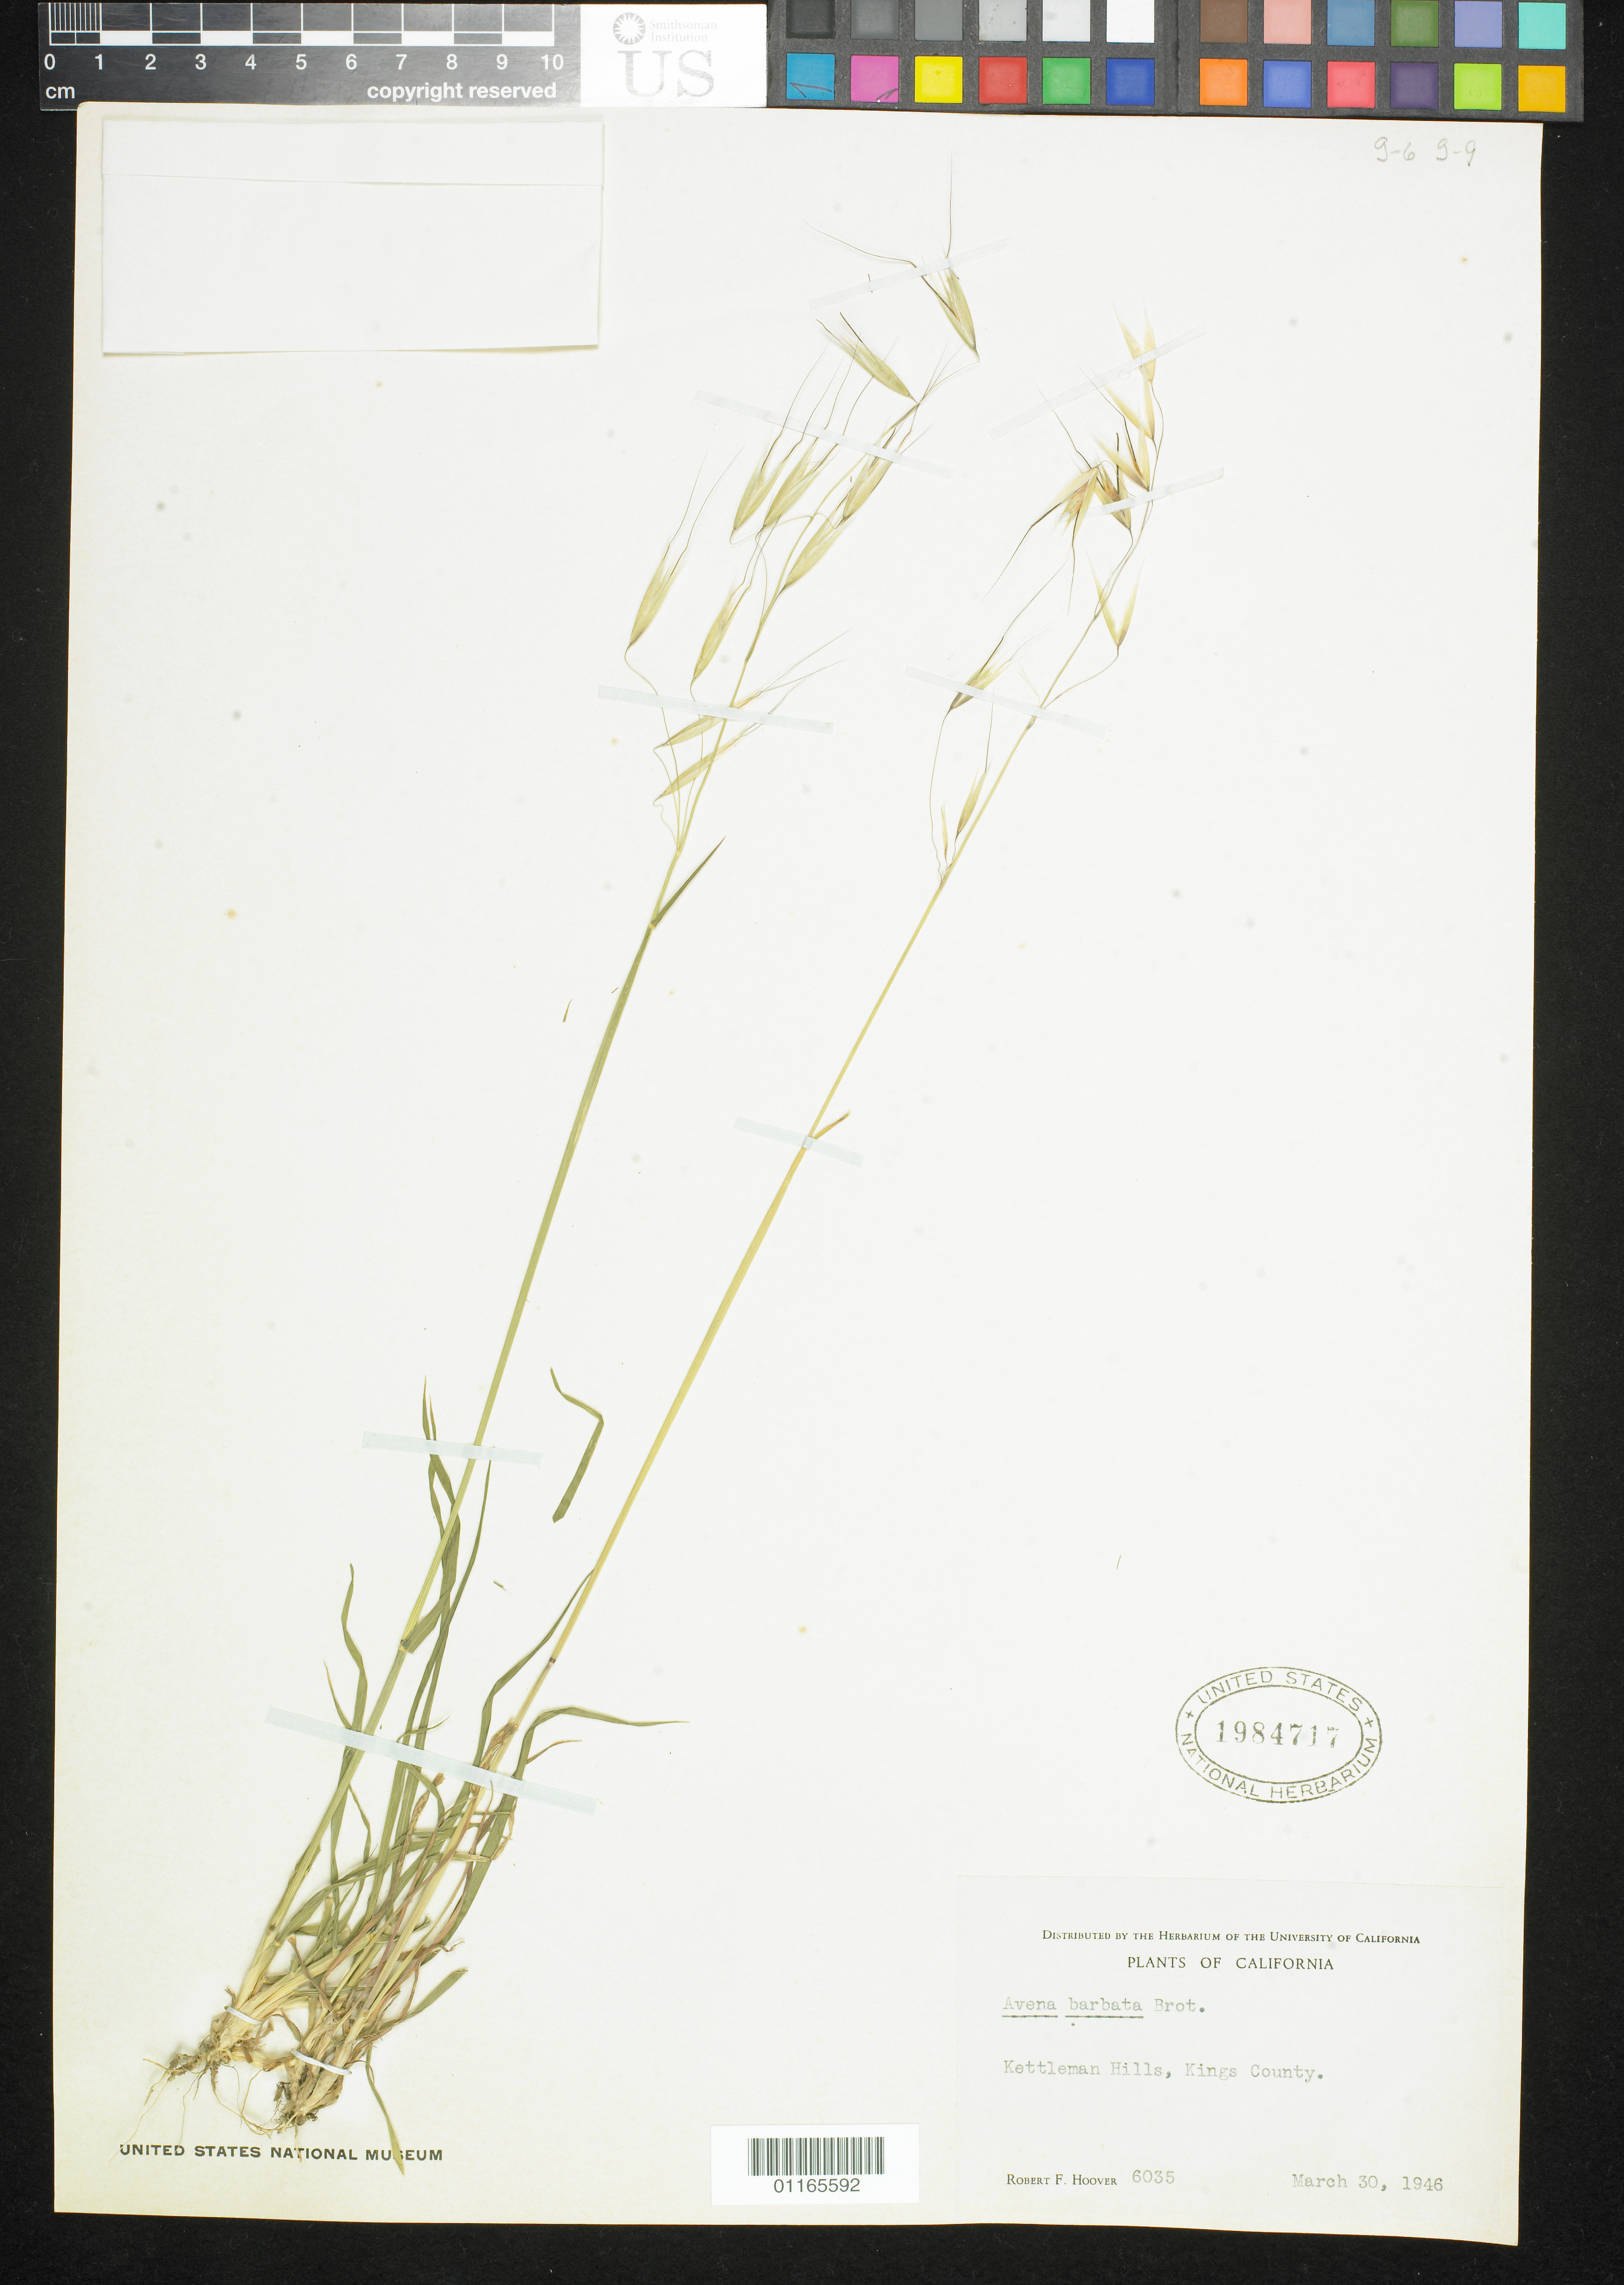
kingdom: Plantae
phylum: Tracheophyta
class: Liliopsida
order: Poales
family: Poaceae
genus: Avena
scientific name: Avena barbata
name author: Pott ex Link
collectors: R. F. Hoover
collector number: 6035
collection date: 1946-03-30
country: United States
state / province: California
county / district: Kings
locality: Kettleman Hills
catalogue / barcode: US 1984717